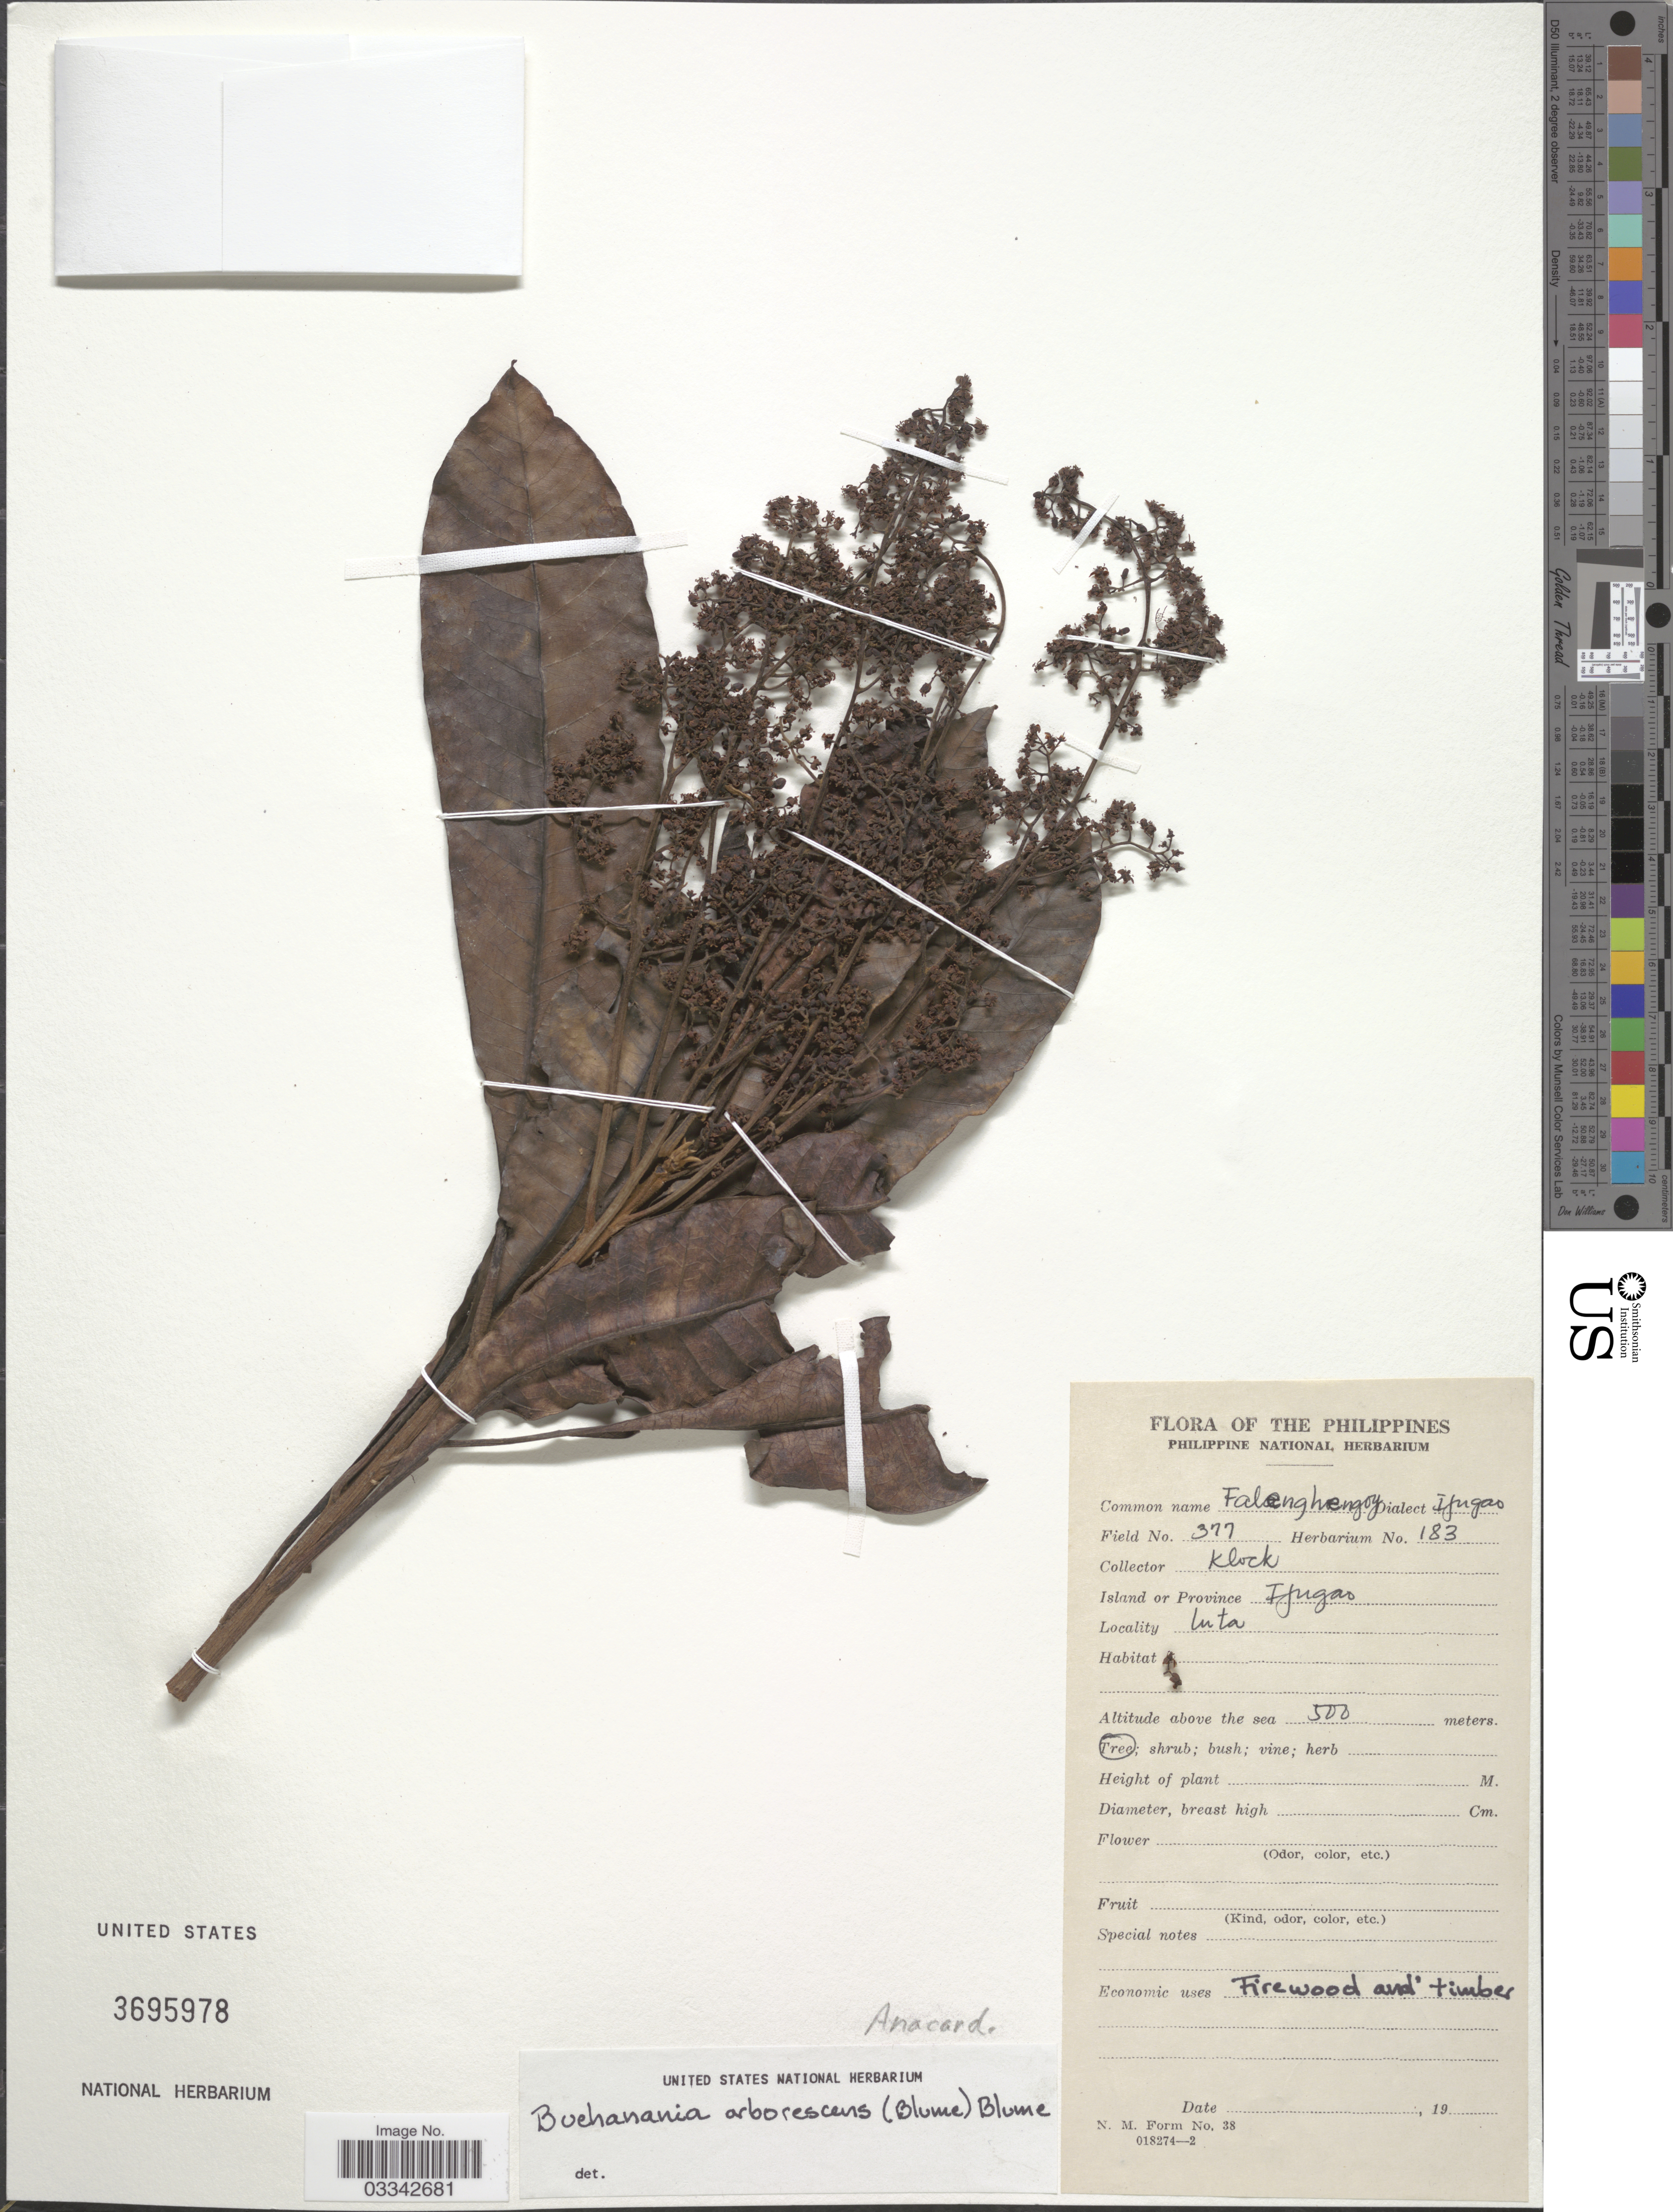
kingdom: Plantae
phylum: Tracheophyta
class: Magnoliopsida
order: Sapindales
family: Anacardiaceae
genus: Buchanania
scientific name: Buchanania arborescens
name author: (Blume) Blume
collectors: Klock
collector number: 377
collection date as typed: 19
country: Philippines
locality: Island or Province Ifugao.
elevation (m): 500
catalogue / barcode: US 3695978